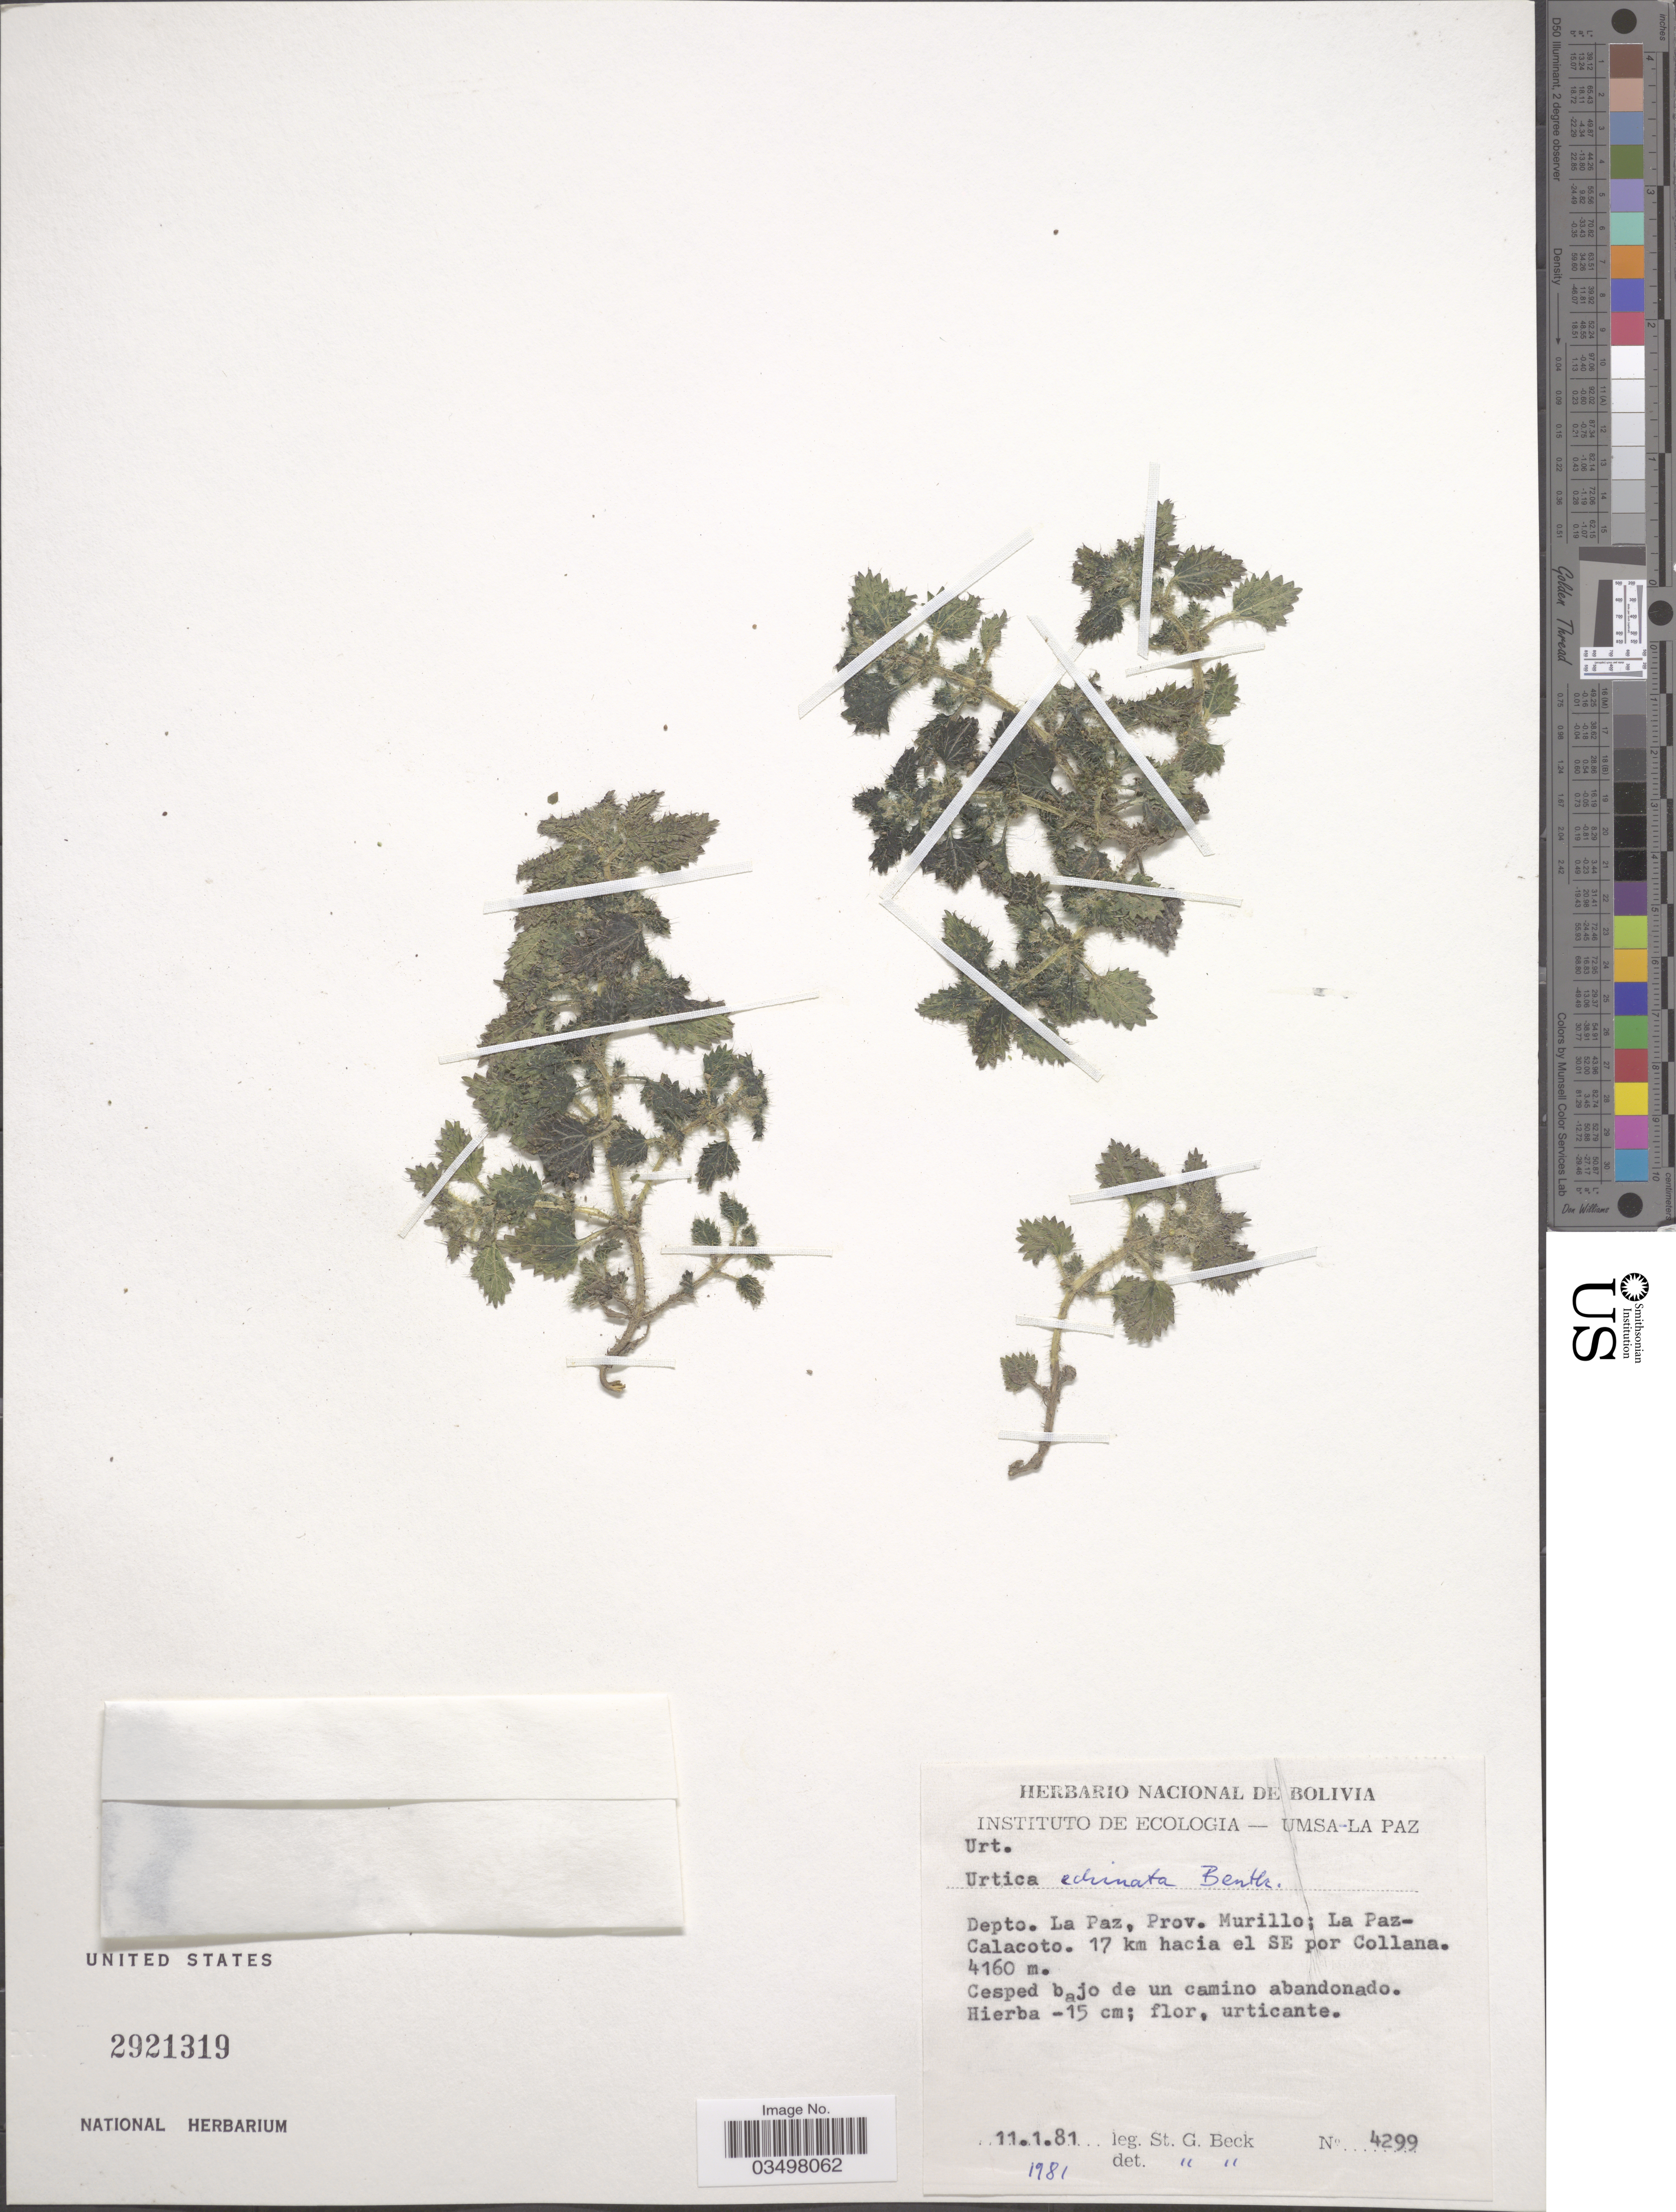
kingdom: Plantae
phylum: Tracheophyta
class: Magnoliopsida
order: Rosales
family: Urticaceae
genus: Urtica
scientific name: Urtica echinata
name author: Benth.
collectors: S. G. Beck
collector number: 4299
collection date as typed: Transcribed d/m/y: 11/1/81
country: Bolivia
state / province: La Paz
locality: Depto. La Paz, Prov. Murillo; La Paz-Calacoto. 17 km hacia el SE por Collana.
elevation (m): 4160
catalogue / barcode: US 2921319